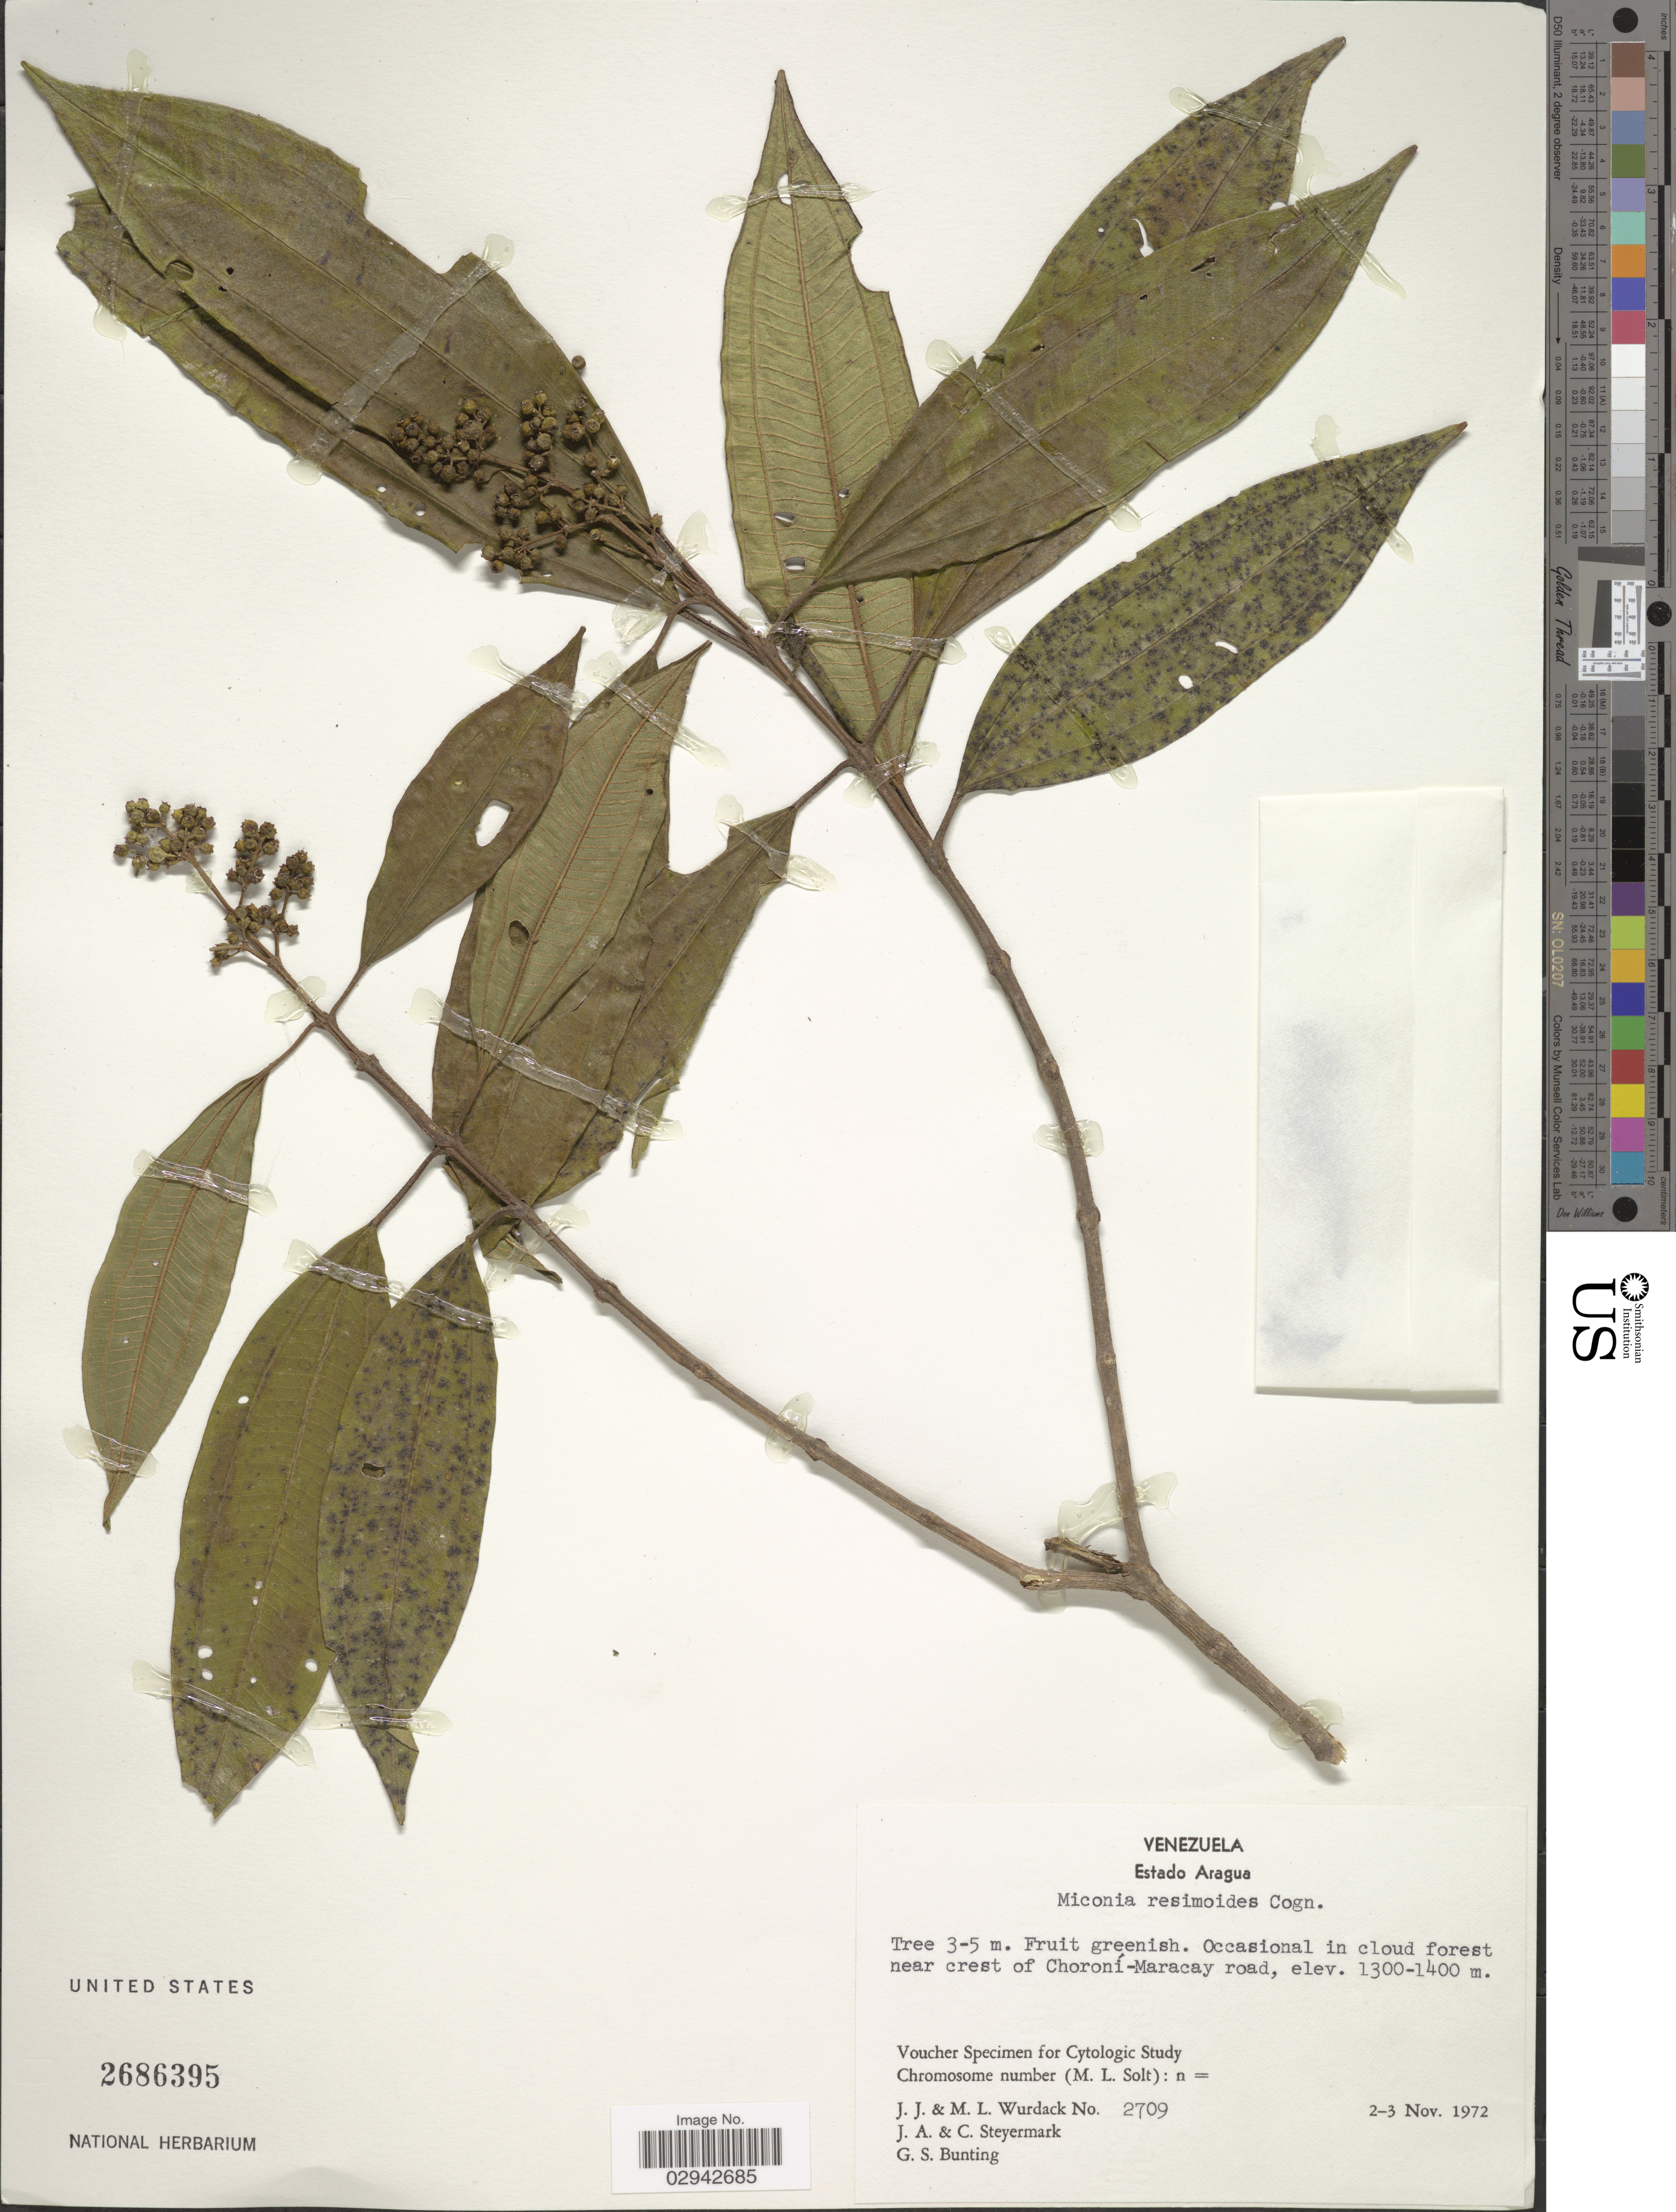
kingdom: Plantae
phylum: Tracheophyta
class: Magnoliopsida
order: Myrtales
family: Melastomataceae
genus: Miconia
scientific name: Miconia resimoides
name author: Cogn. in A. DC.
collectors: J. J. Wurdack, M. L. Wurdack, J. Steyermark & C. Steyermark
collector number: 2709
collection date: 1972-11-02/1972-11-03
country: Venezuela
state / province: Aragua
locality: Occasional in cloud forest near crest of Choroní-Maracay road.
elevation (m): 1300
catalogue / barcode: US 2686395